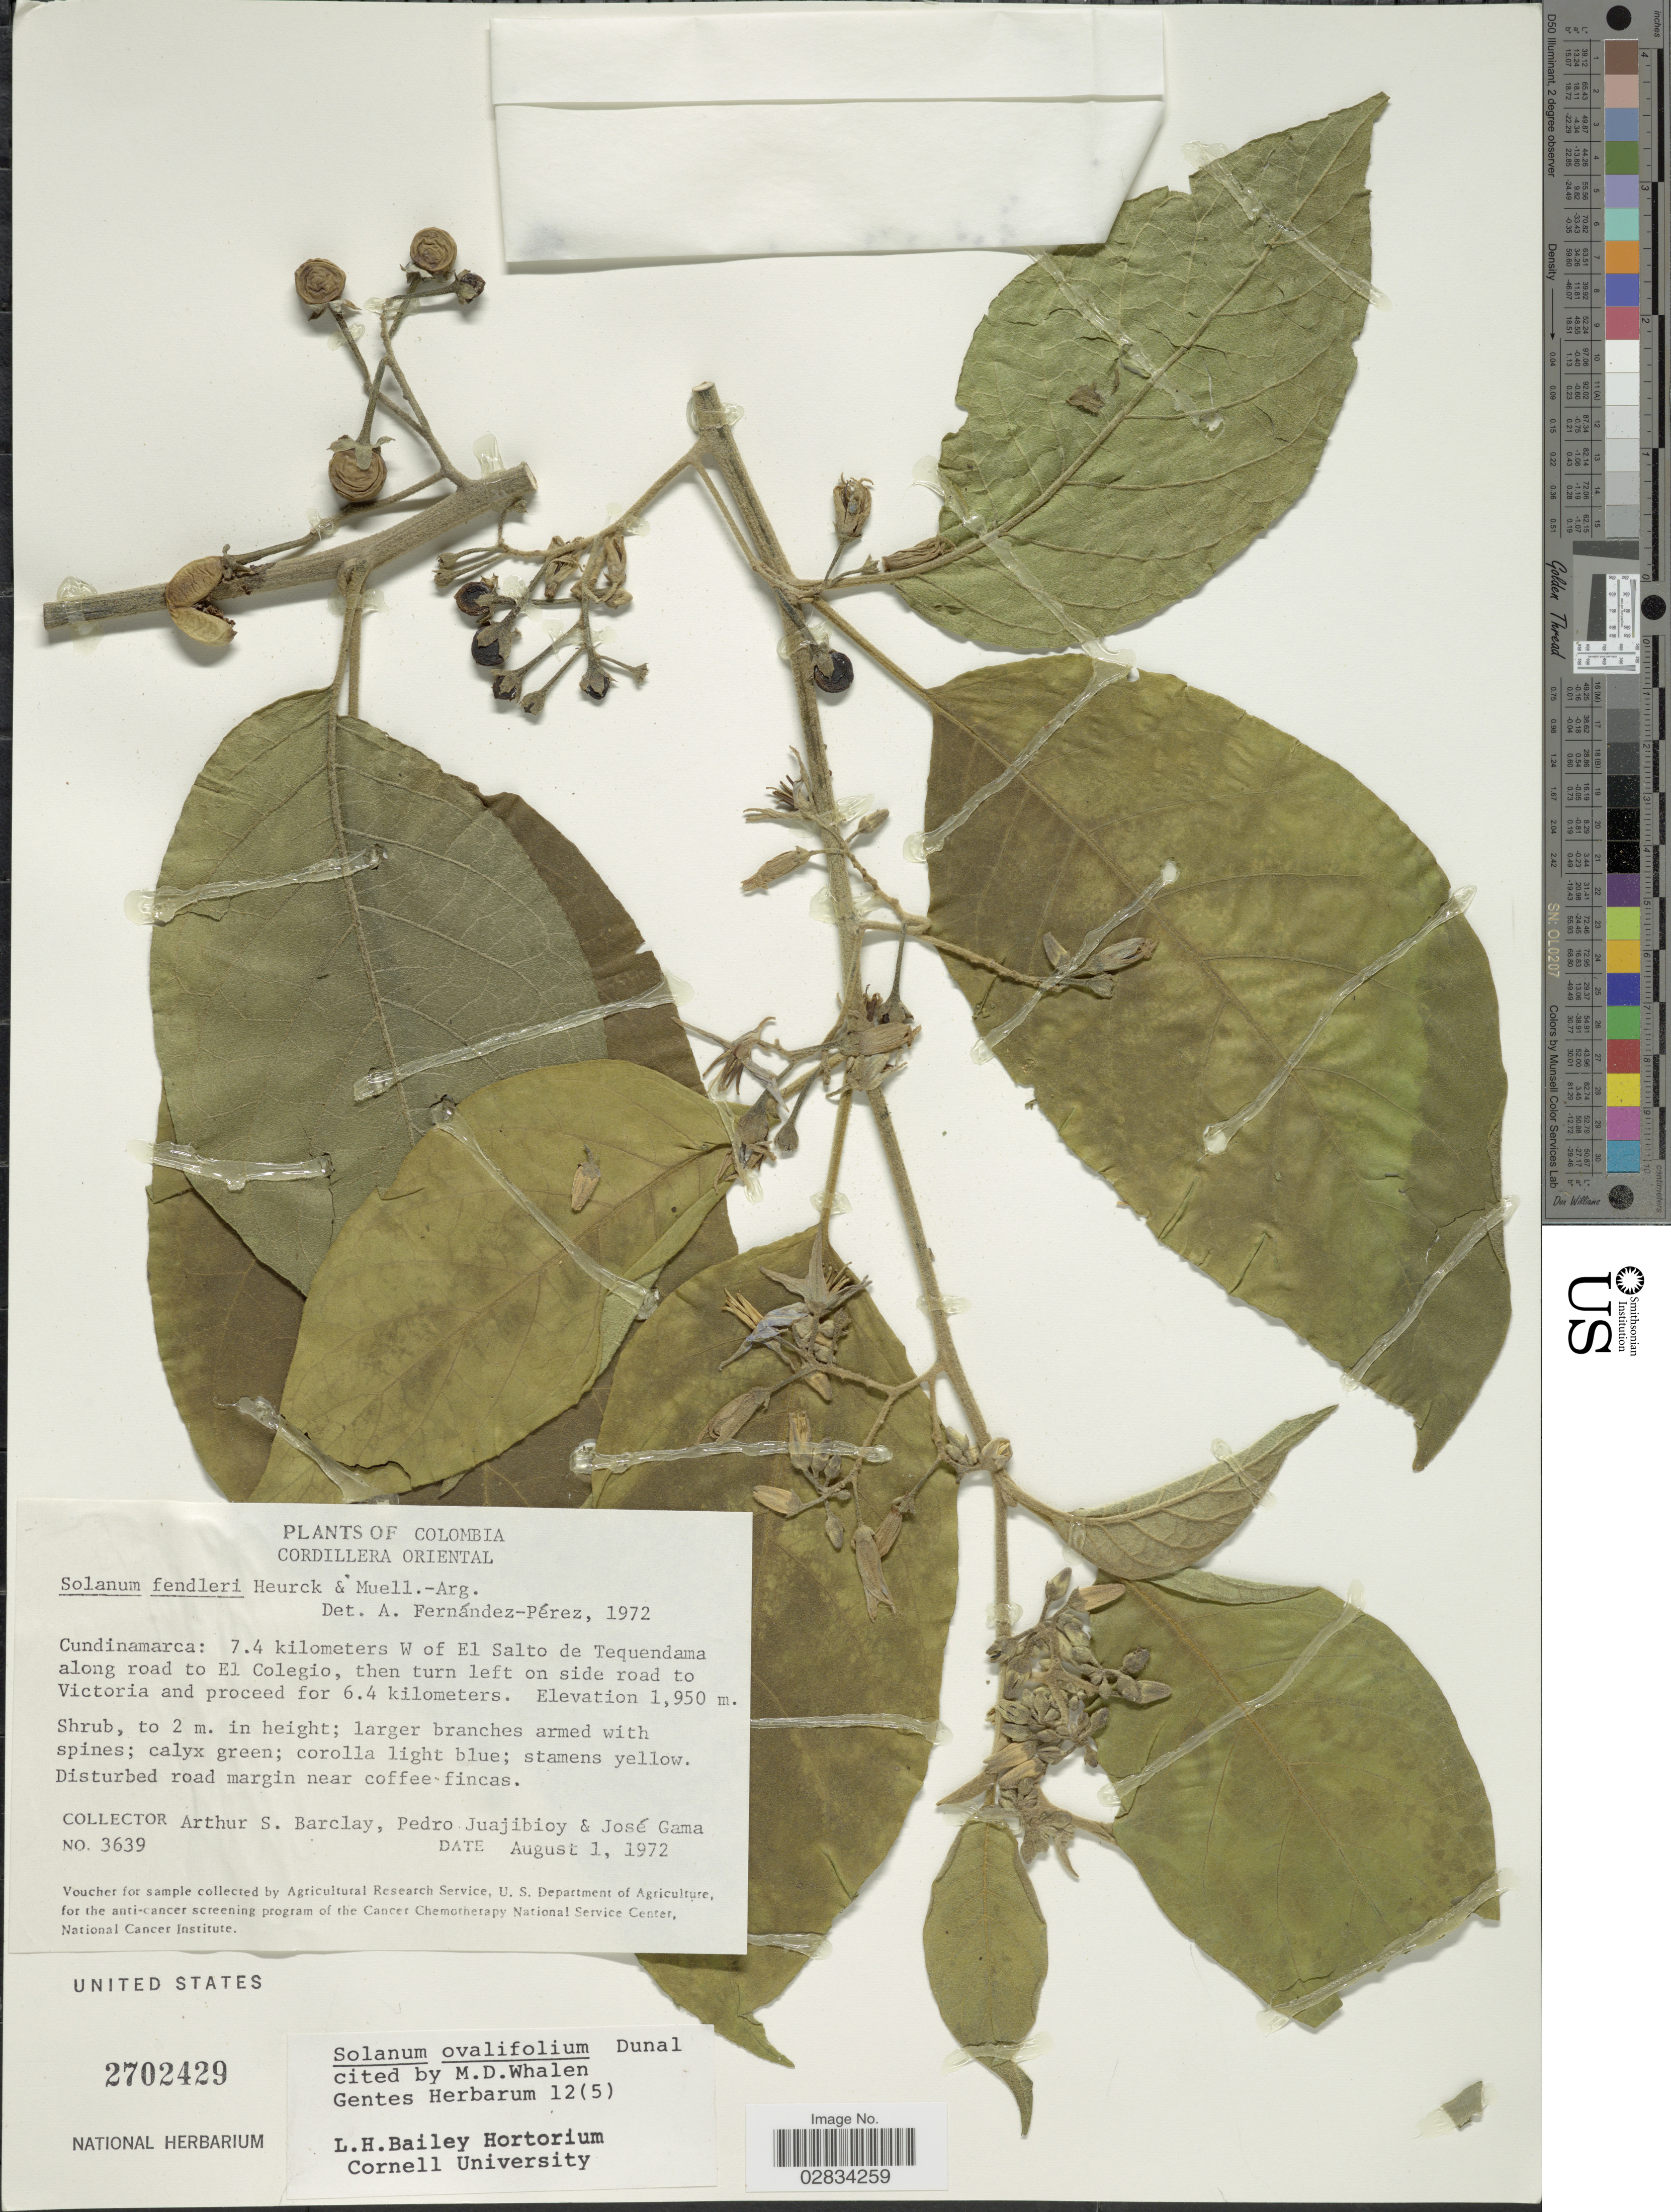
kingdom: Plantae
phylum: Tracheophyta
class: Magnoliopsida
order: Solanales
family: Solanaceae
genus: Solanum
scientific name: Solanum ovalifolium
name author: Dunal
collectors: A. S. Barclay, P. Juajibioy & J. Gama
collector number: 3639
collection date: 1972-08-01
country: Colombia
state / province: Cundinamarca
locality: Cordillera Oriental. Cundinamarca: 7.4 kilometers W of El Salto de Tequendama along road to El Colegio, then turn left on side road to Victoria and proceed for 6.4 kilometers.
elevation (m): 1950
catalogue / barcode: US 2702429